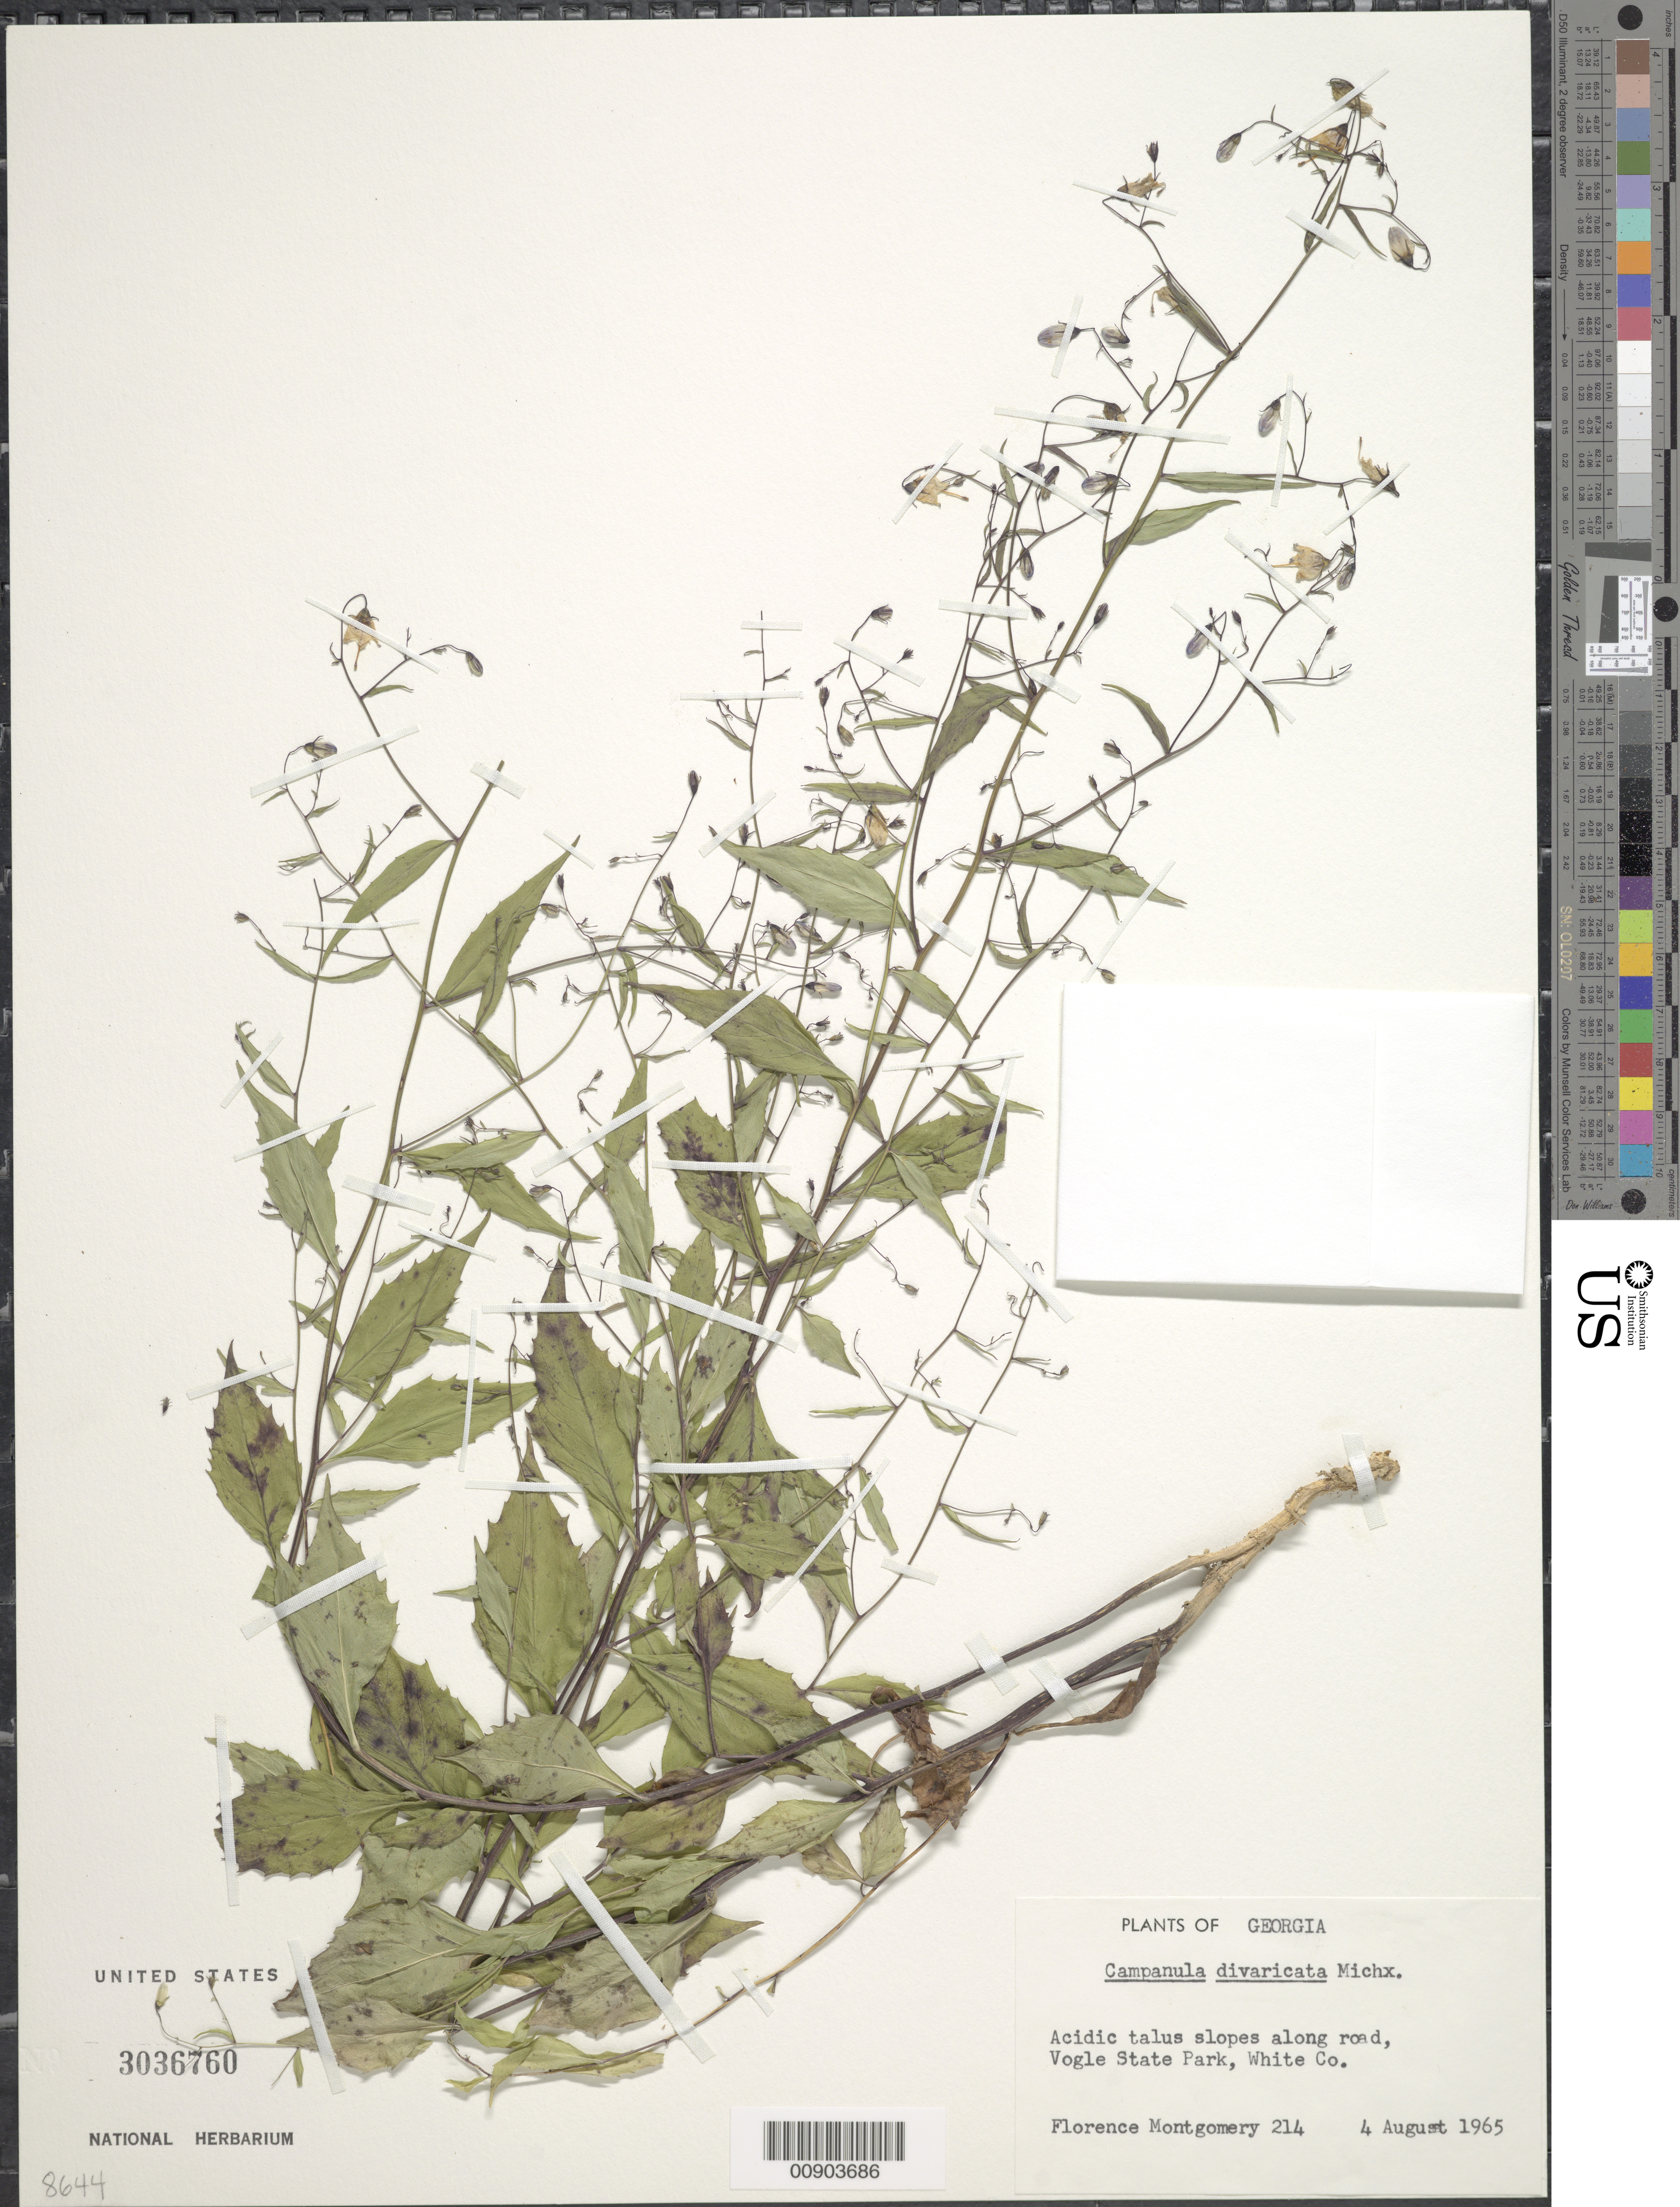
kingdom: Plantae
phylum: Tracheophyta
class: Magnoliopsida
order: Asterales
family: Campanulaceae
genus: Campanula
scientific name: Campanula divaricata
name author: Michx.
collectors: F. Montgomery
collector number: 214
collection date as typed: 4 August 1965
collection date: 1965-08-04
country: United States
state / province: Georgia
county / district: White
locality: Vogle State Park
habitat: Acidic talus slopes along road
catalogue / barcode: US 3036760